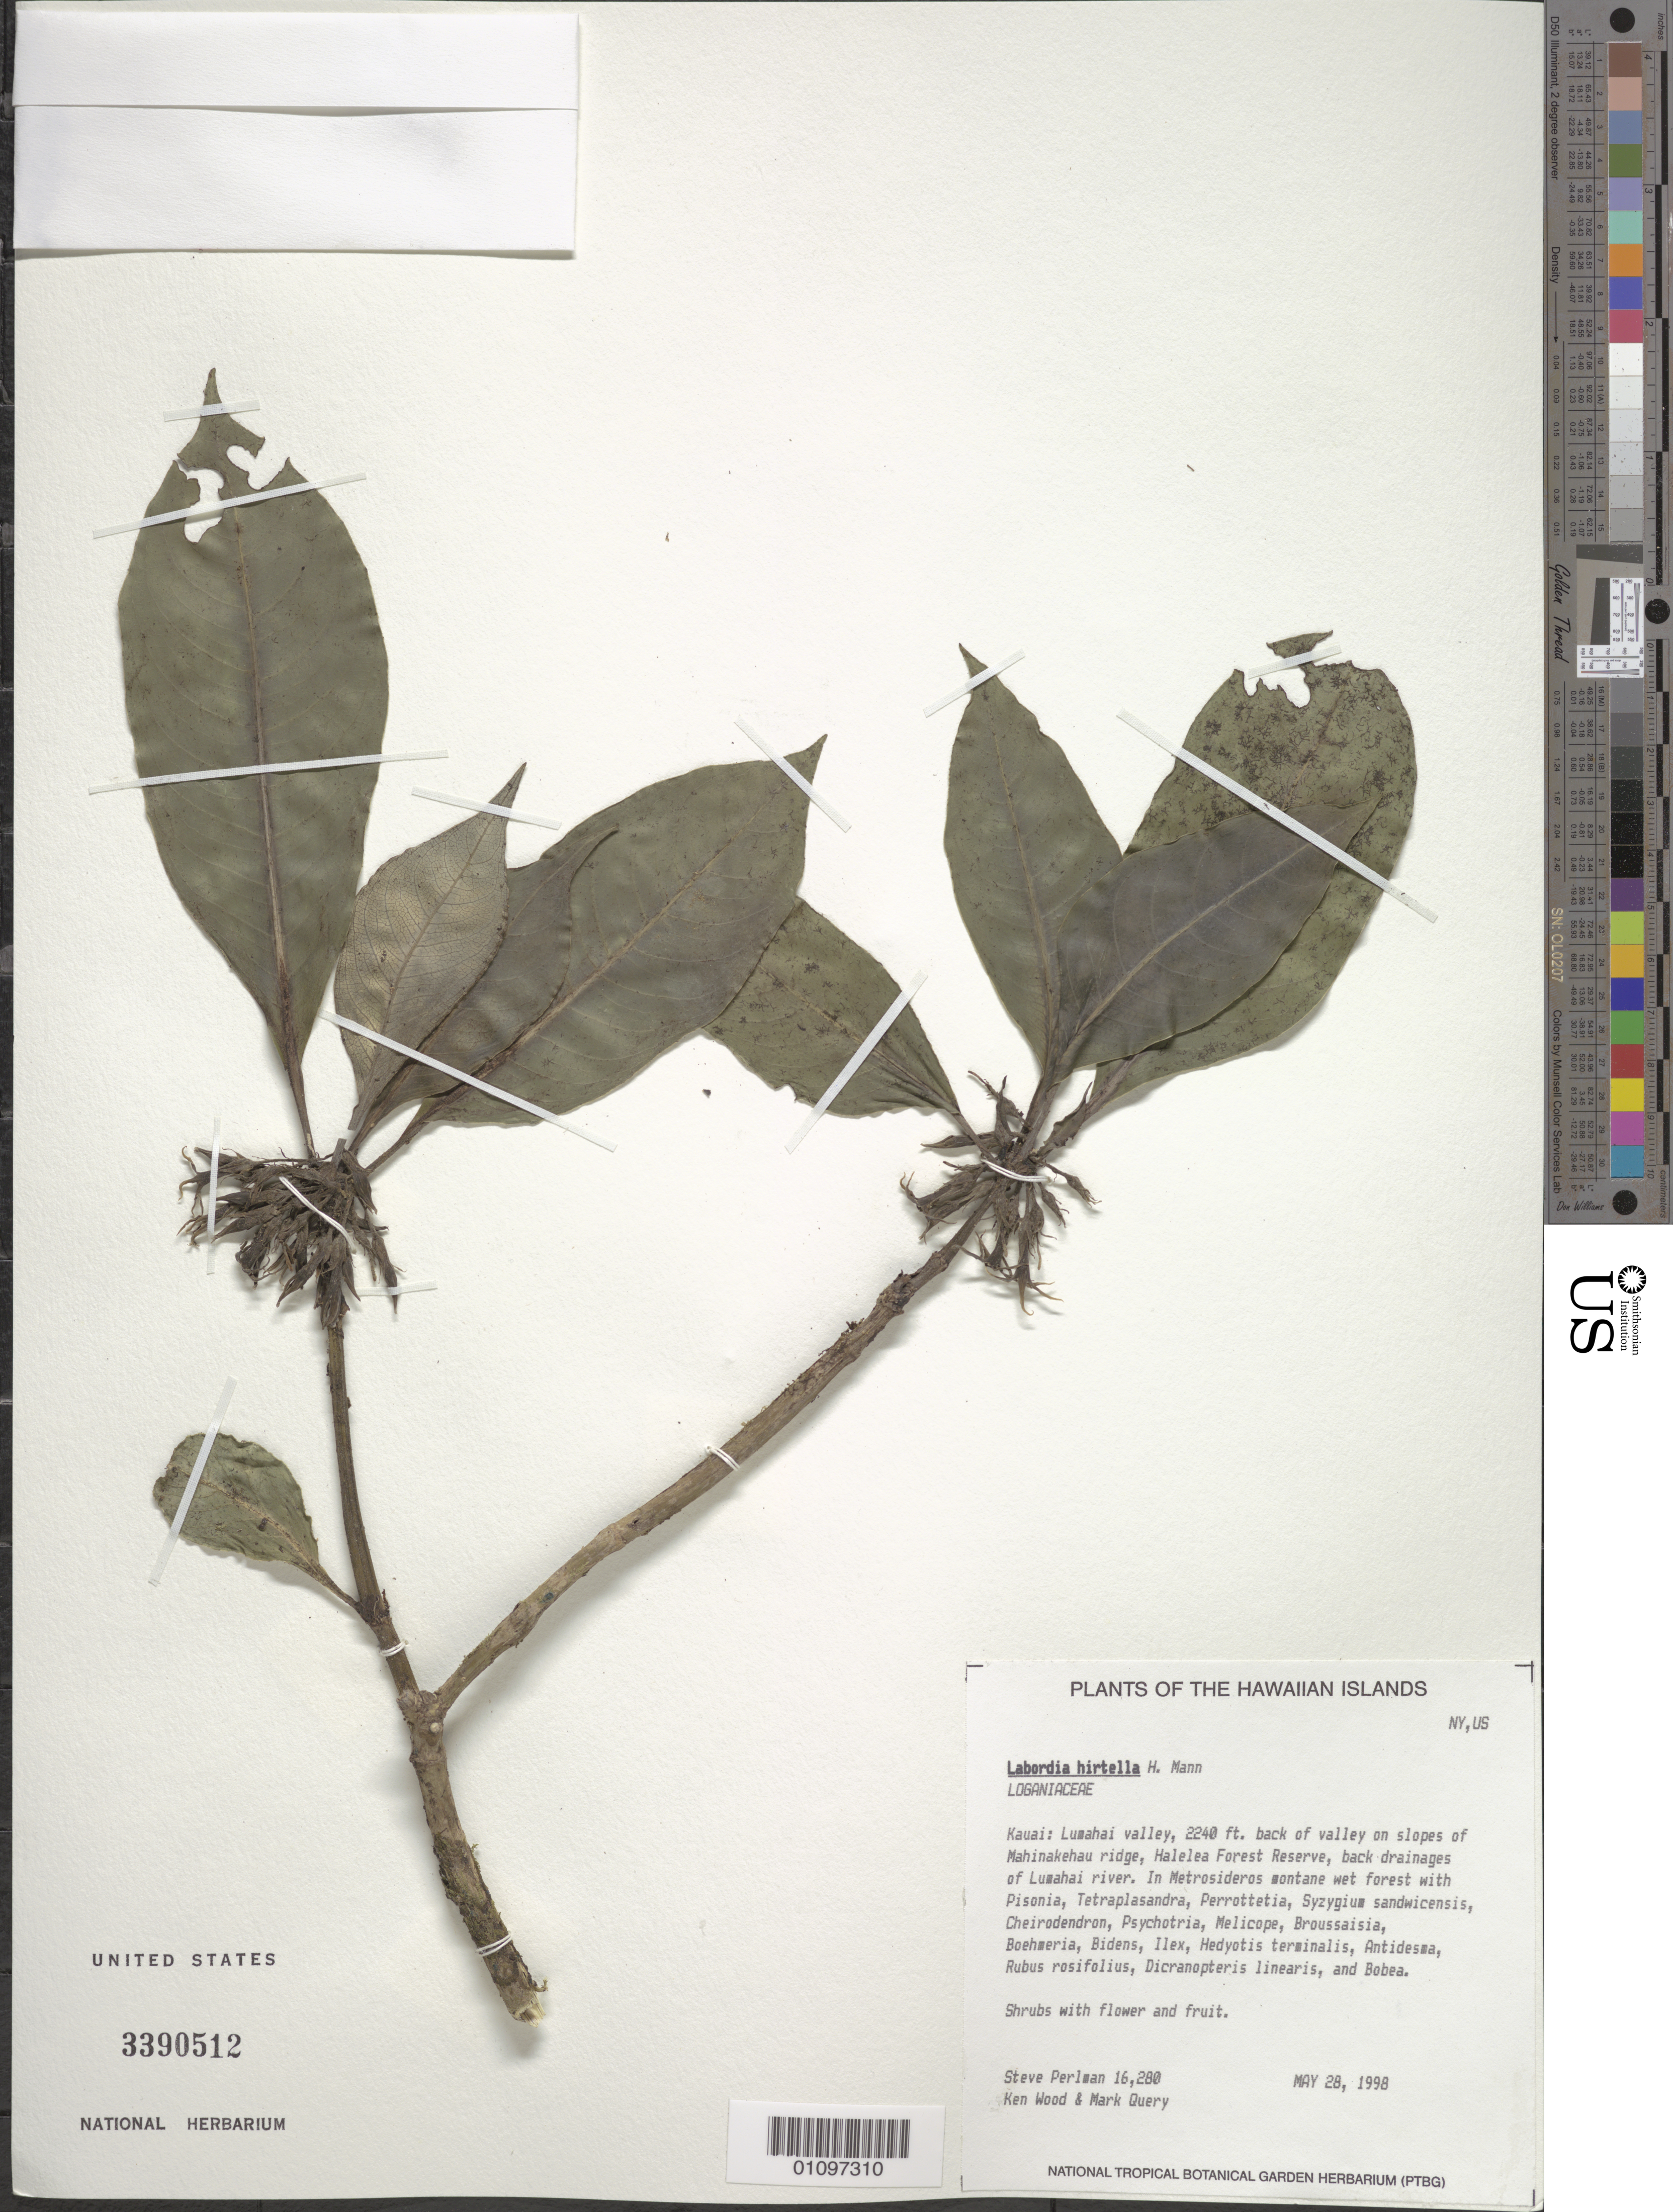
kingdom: Plantae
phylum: Tracheophyta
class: Magnoliopsida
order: Gentianales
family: Loganiaceae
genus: Geniostoma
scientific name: Geniostoma hirtellum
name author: (H. Mann) Byng & Christenh.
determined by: Wagner, W. L., (BOT), Smithsonian Institution - National Museum of Natural History (UNITED STATES)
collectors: S. P. Perlman, K. R. Wood & M. Query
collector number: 16280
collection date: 1998-05-28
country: United States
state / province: Hawaii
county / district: Kaui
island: Kaua'i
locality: Lumahai Valley, back of valley on slopes of Mahinakehau Ridge, Halelea Forest Reserve, back drainages of Lumahai River.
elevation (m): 683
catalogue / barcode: US 3390512